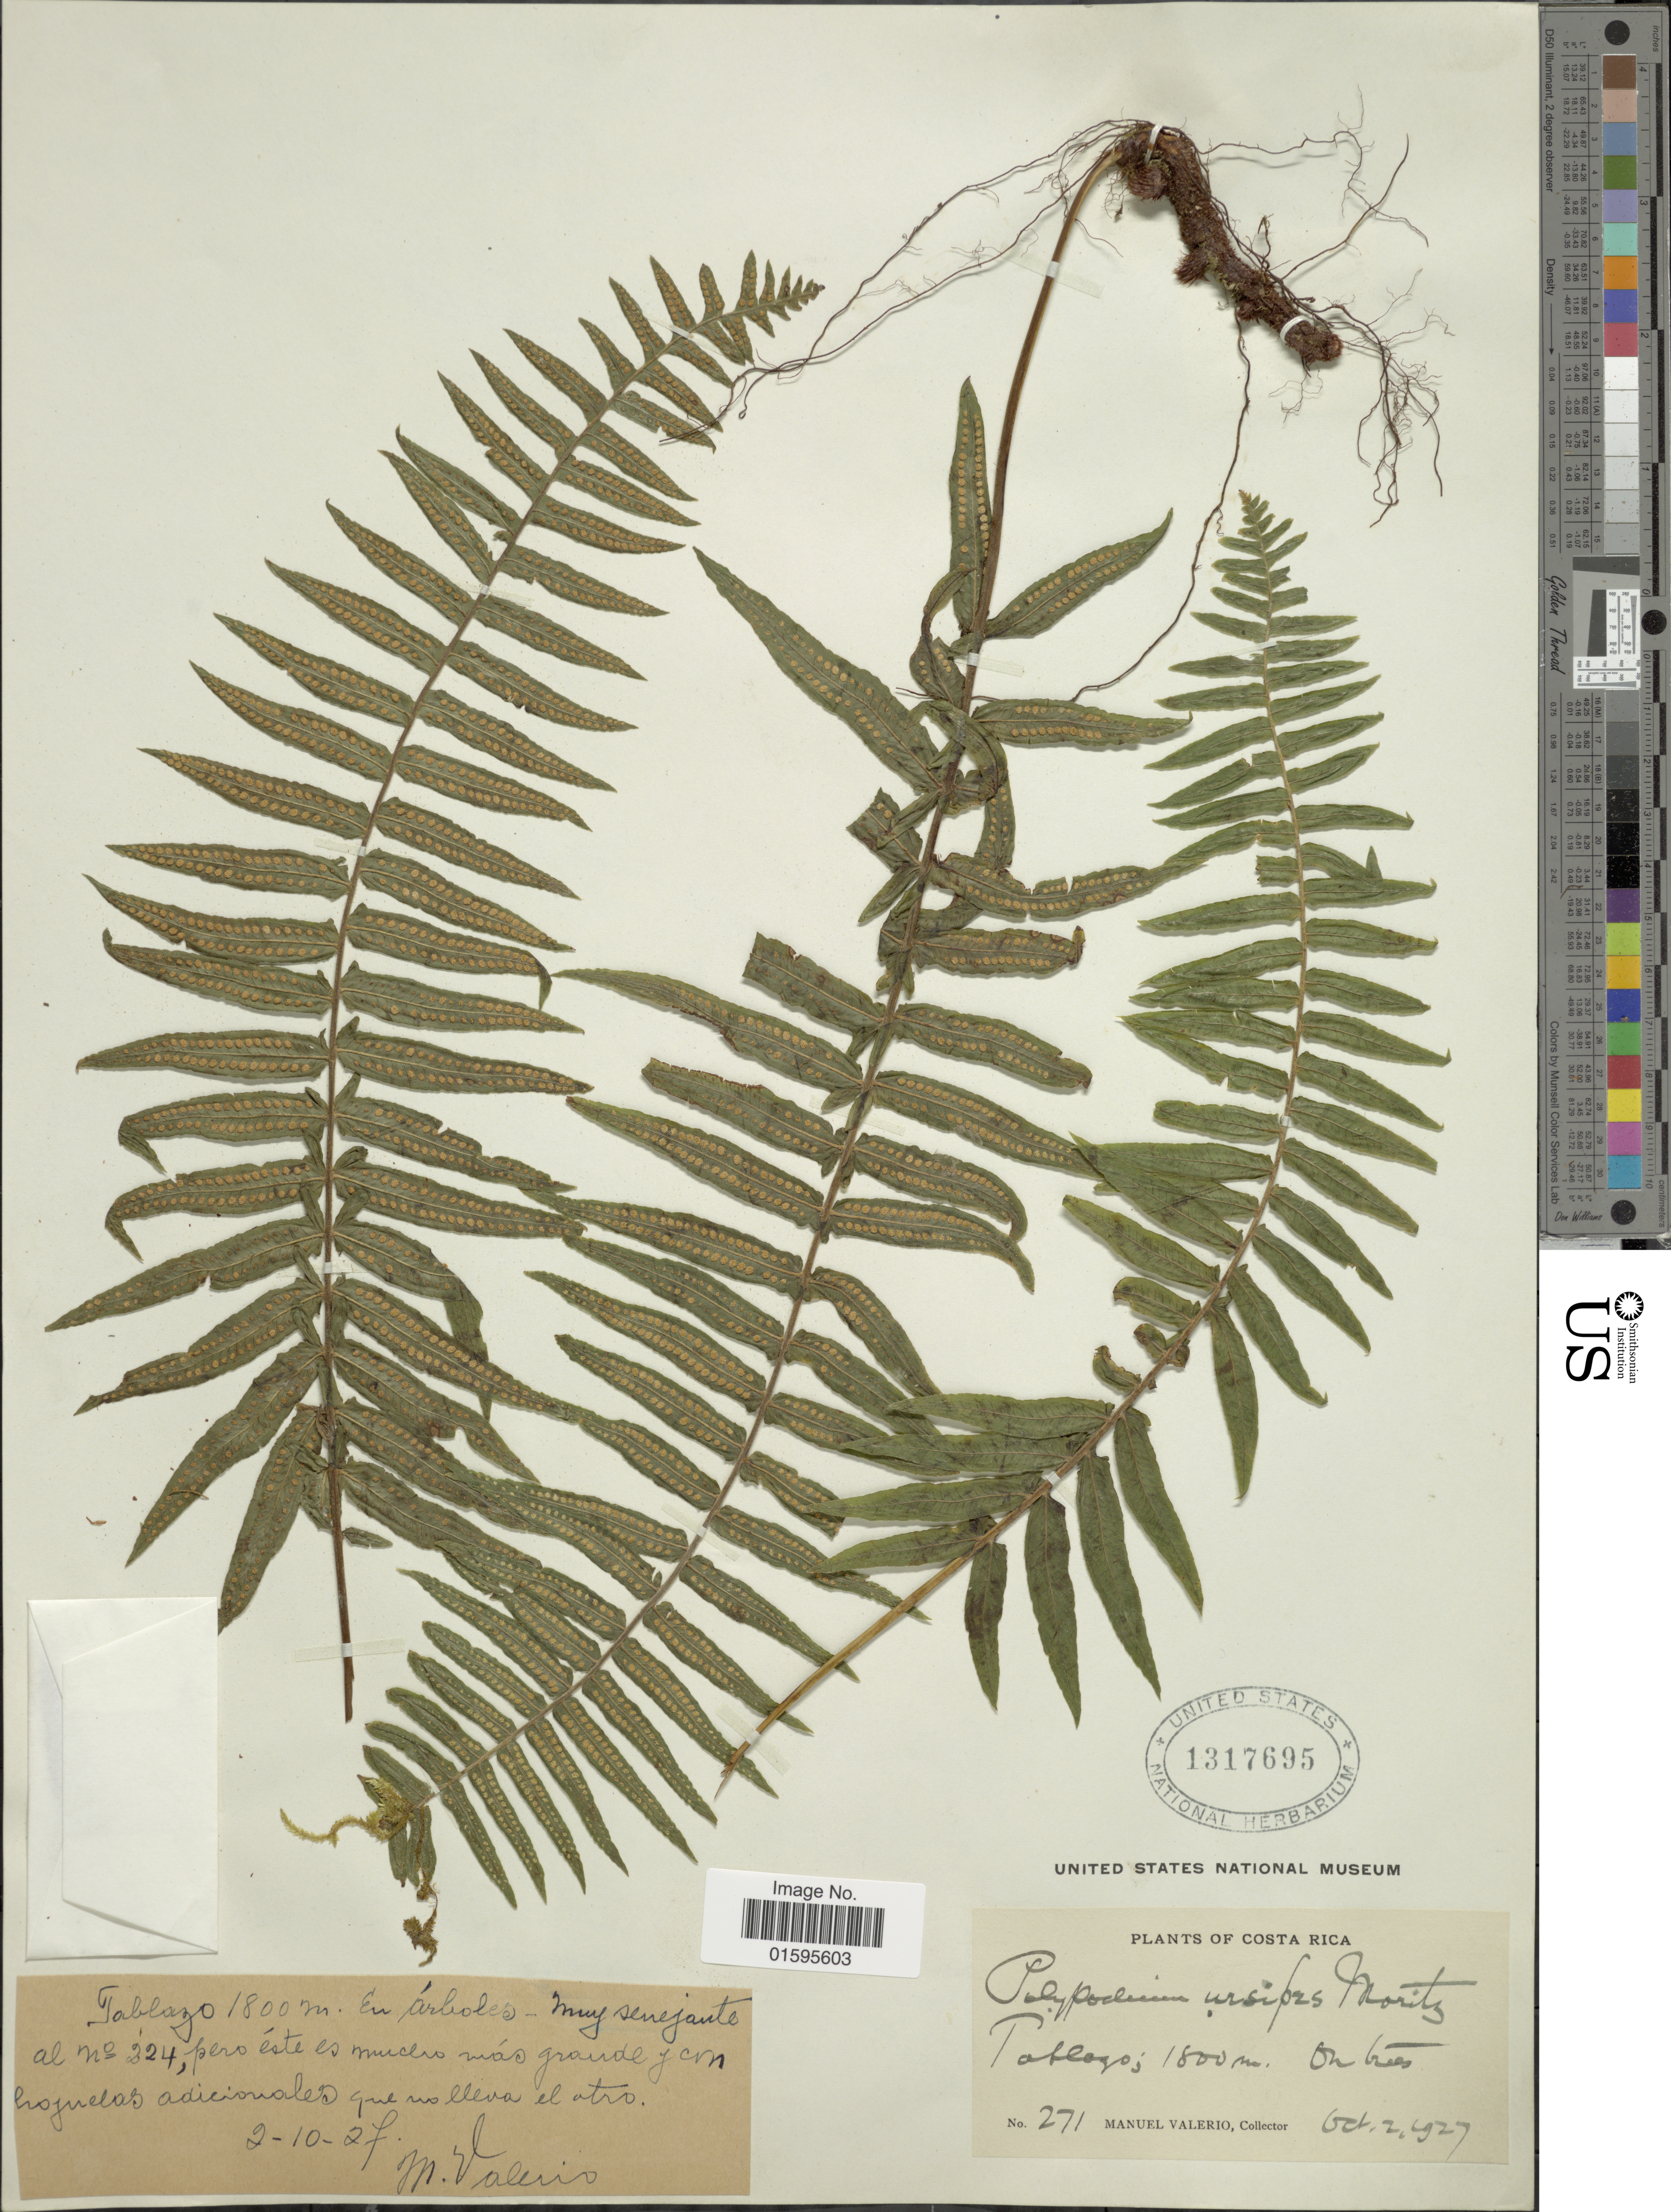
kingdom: Plantae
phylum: Tracheophyta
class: Polypodiopsida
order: Polypodiales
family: Polypodiaceae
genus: Polypodium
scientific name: Polypodium ursipes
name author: Moritz ex C. Chr.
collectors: M. Valerio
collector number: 271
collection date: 1927-10-02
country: Costa Rica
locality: Tablazo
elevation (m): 1800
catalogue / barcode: US 1317695